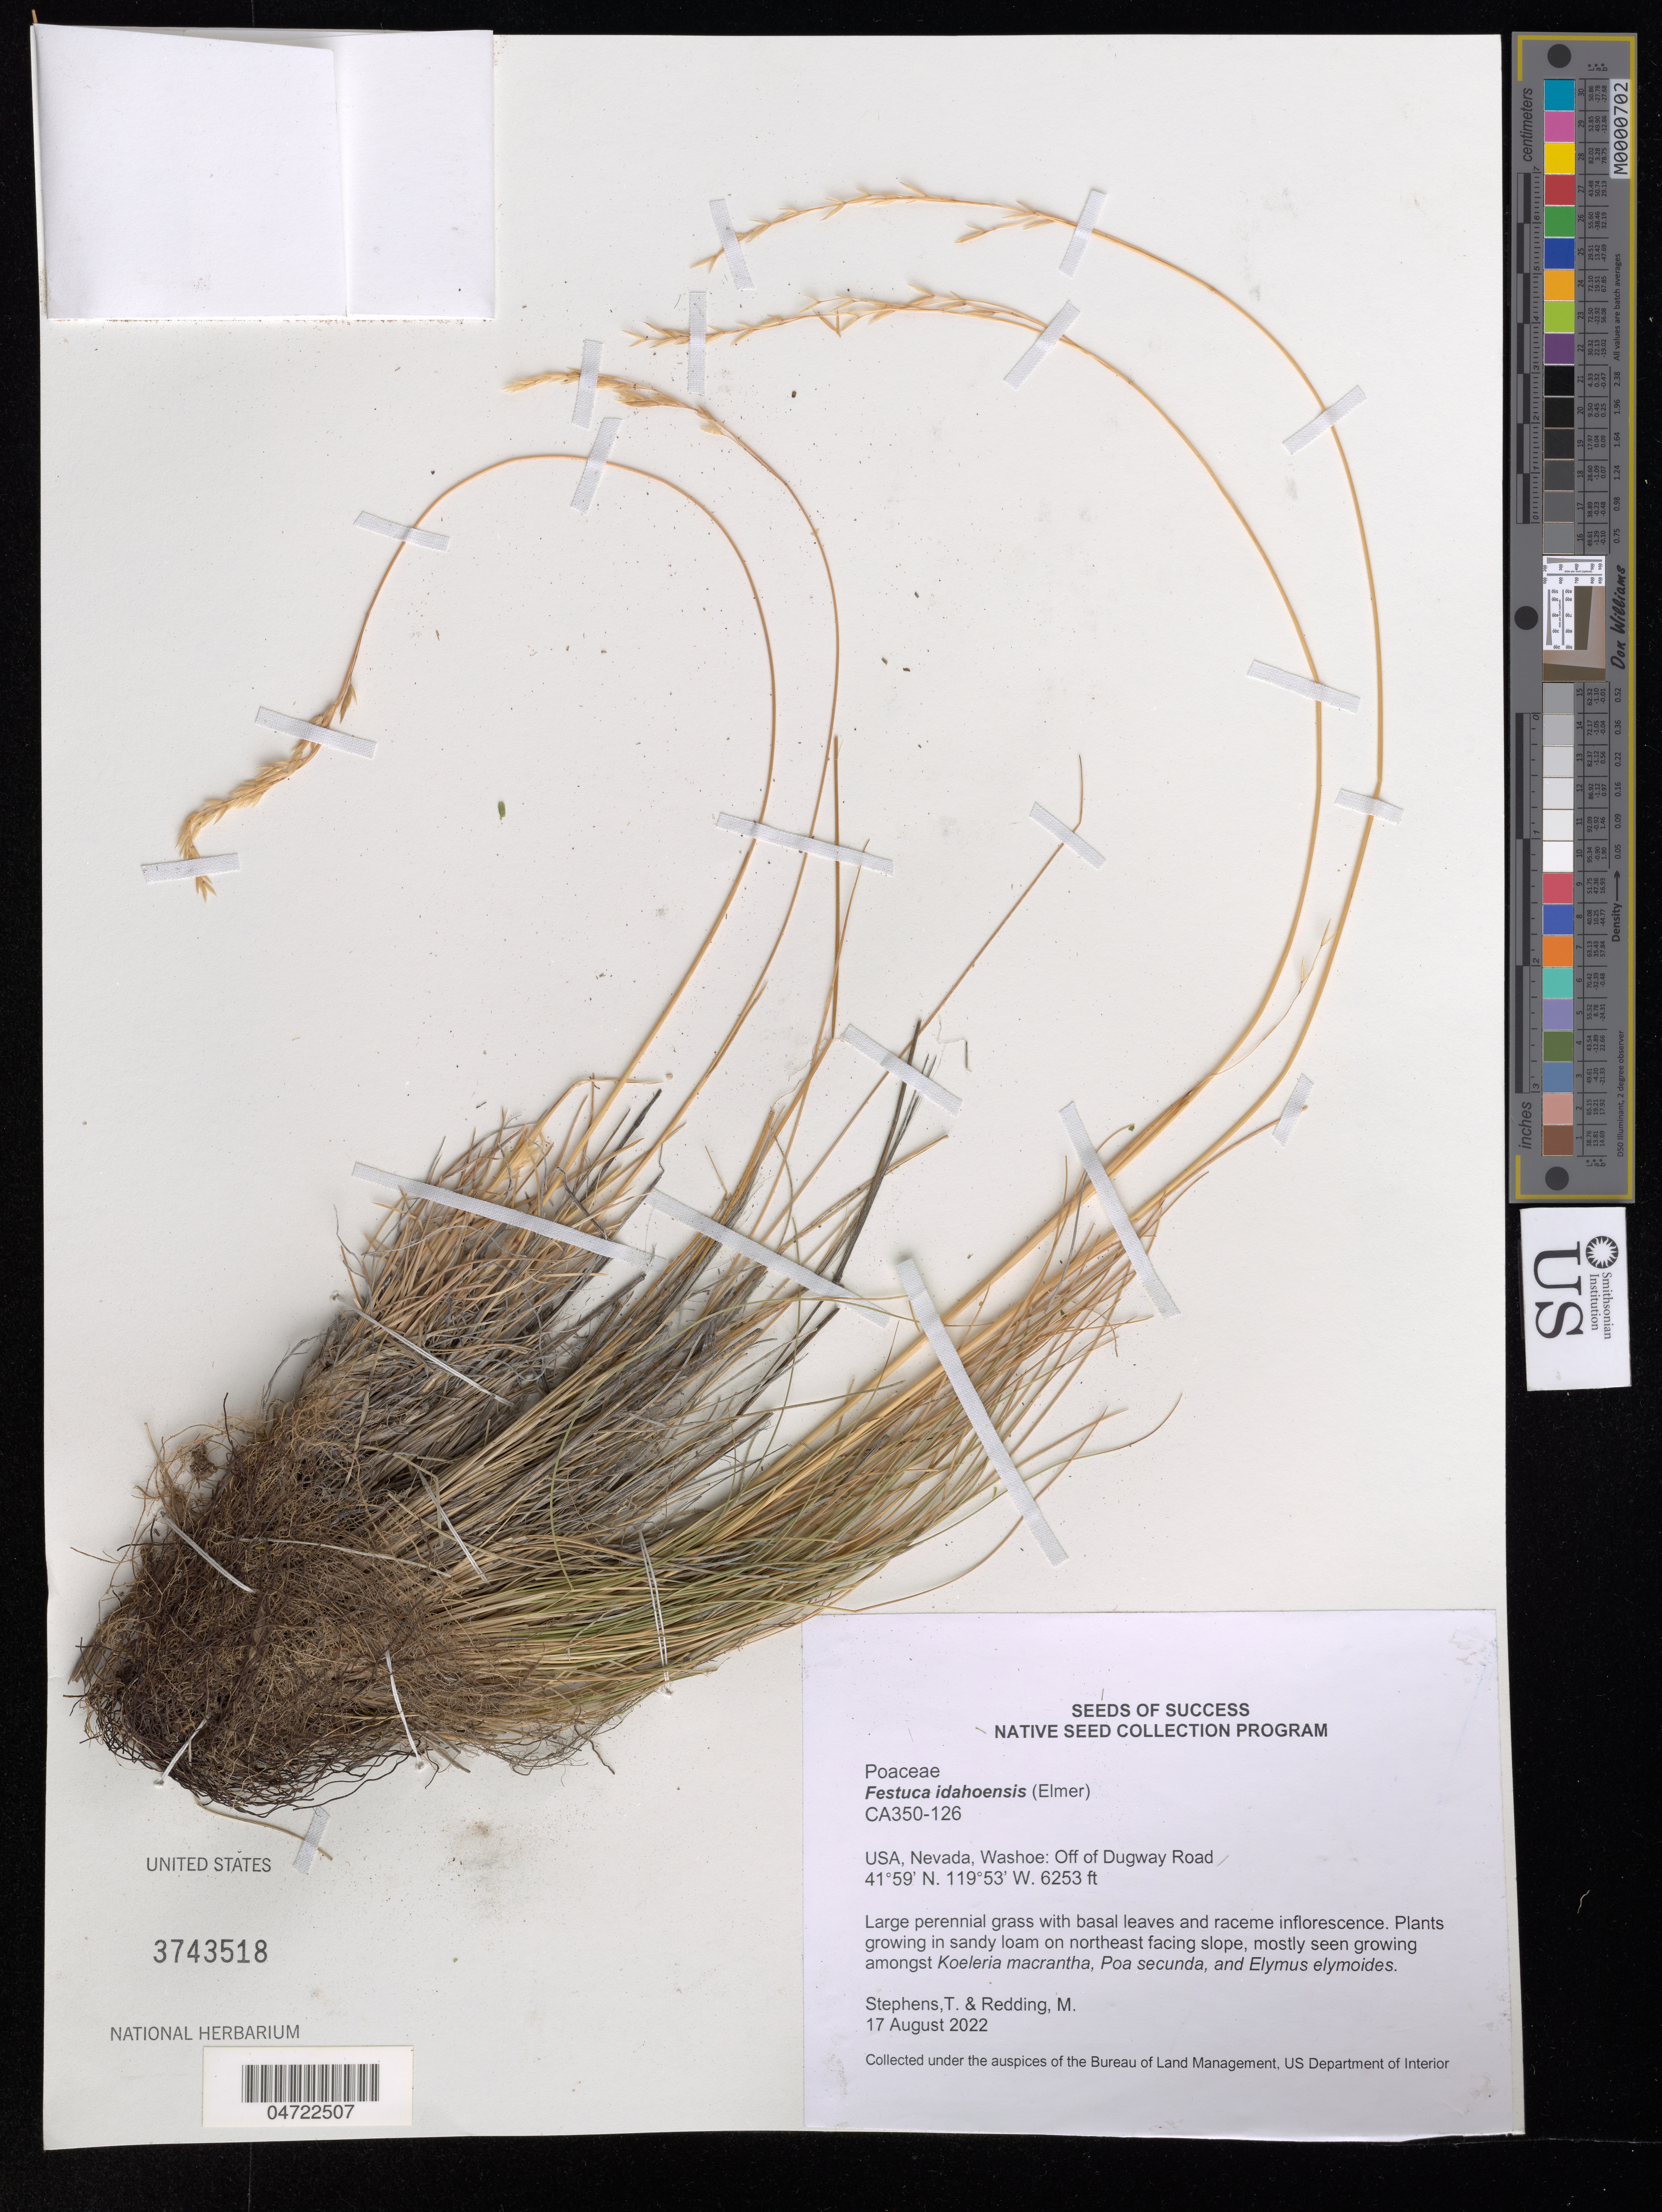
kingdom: Plantae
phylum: Tracheophyta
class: Liliopsida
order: Poales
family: Poaceae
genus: Festuca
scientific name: Festuca idahoensis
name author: Elmer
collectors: T. Stephens & M. Redding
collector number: CA350-126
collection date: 2022-08-17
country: United States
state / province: Nevada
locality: Washoe: Off of Dugway Road. On northeast facing slope.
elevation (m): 1906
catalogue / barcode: US 3743518